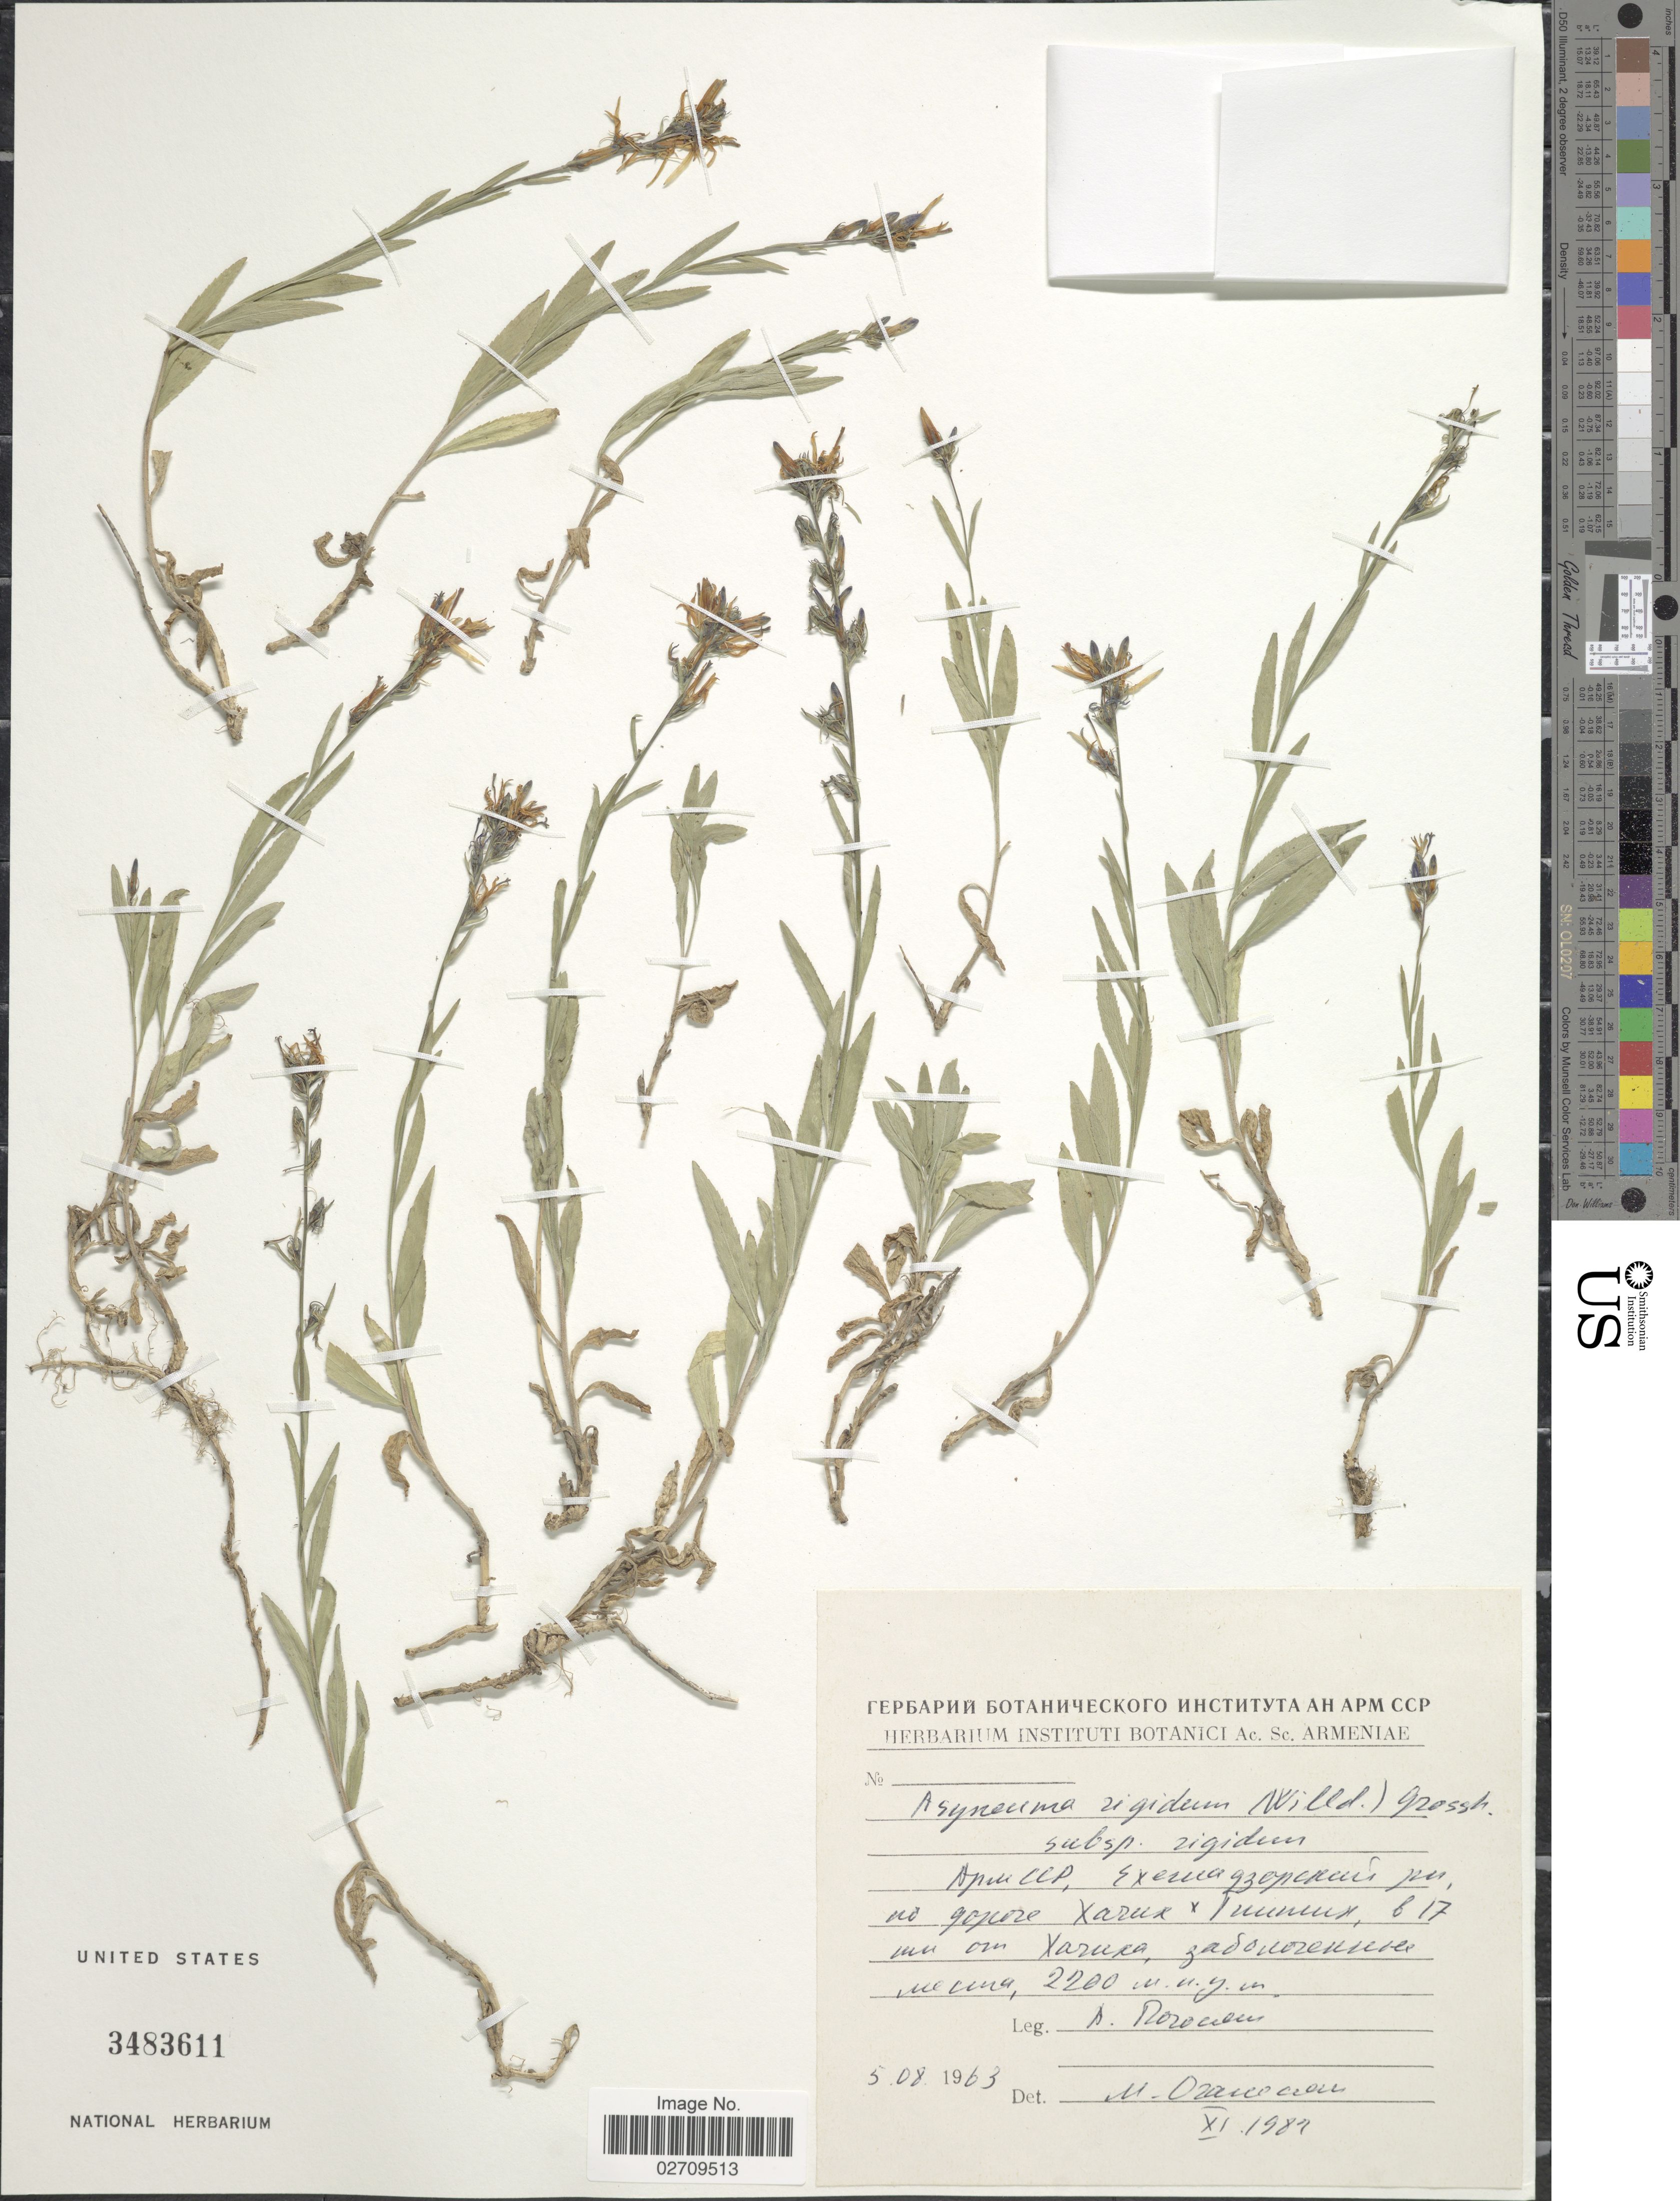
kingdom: Plantae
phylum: Tracheophyta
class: Magnoliopsida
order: Asterales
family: Campanulaceae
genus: Asyneuma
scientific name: Asyneuma rigidum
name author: (Willd.) Grossh.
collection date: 1963-08-05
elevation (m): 2200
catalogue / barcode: US 3483611